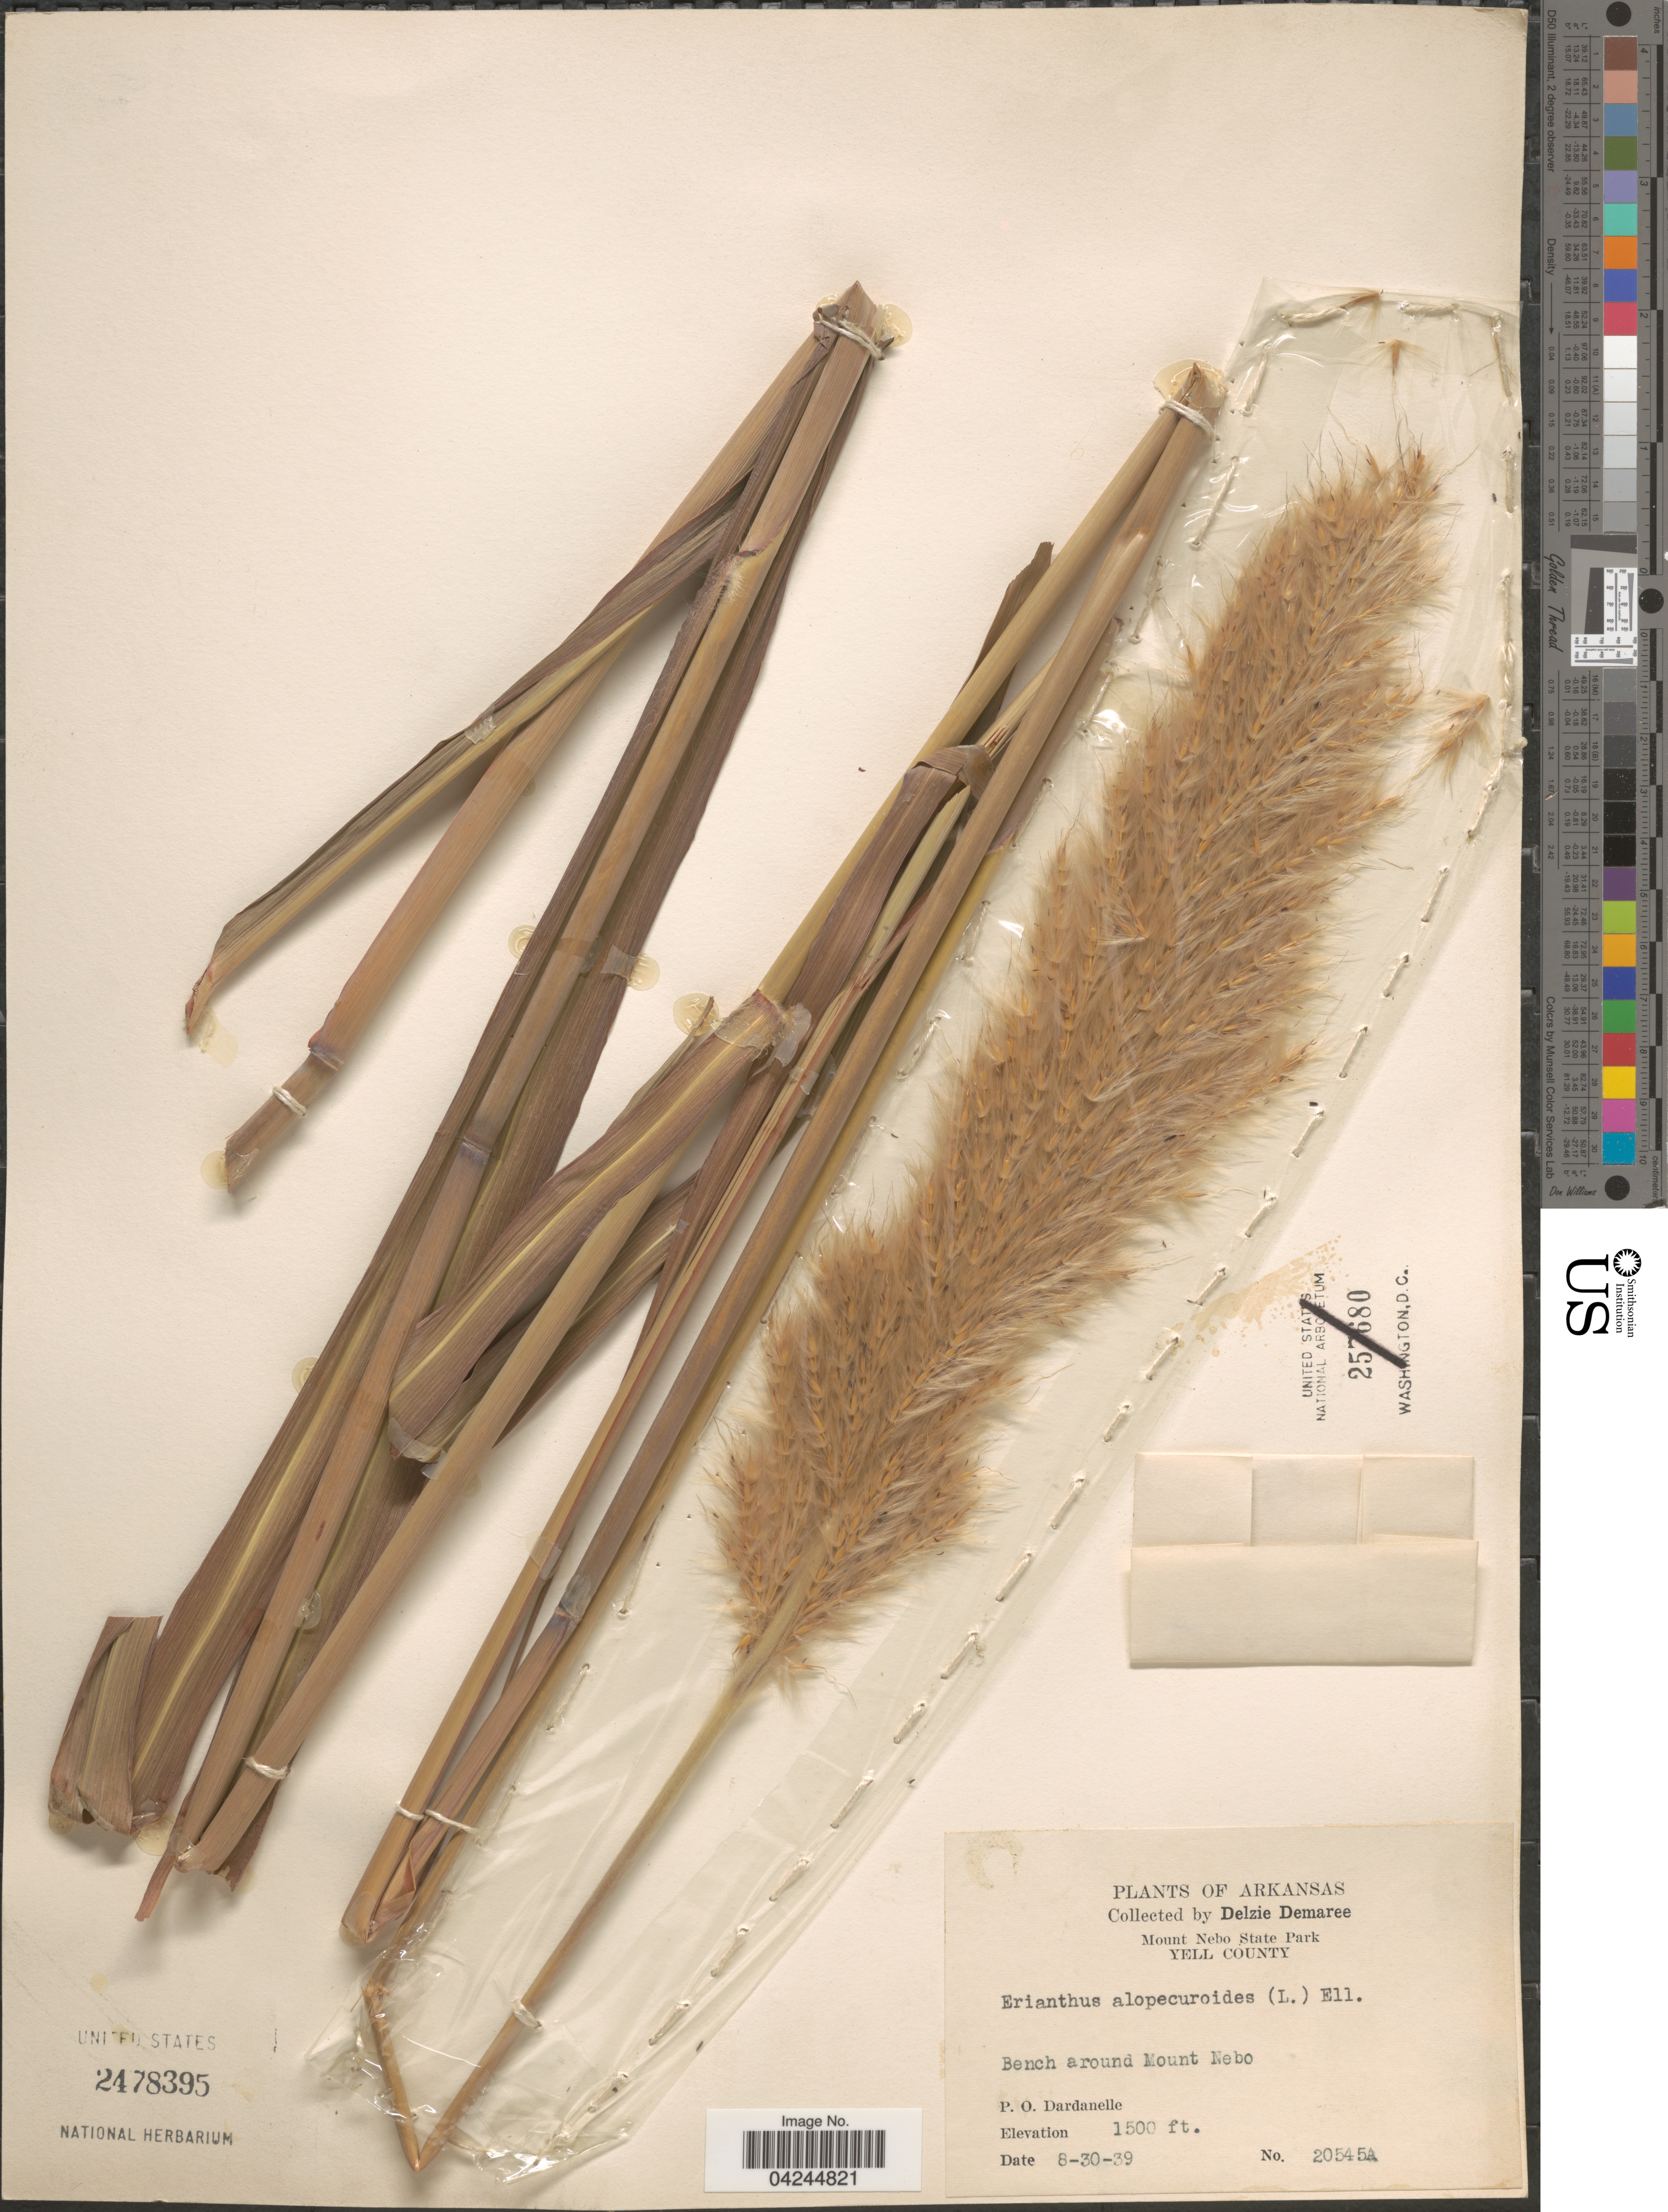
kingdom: Plantae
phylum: Tracheophyta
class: Liliopsida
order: Poales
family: Poaceae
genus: Erianthus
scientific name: Erianthus alopecuroides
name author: Elliott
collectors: D. Demaree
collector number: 20545a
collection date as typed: Transcribed d/m/y: 30/8/39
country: United States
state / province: Arkansas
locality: Mount Nebo State Park. Yell County. Bench around Mount Nebo. P. O. Dardanelle.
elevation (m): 457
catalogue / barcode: US 2478395